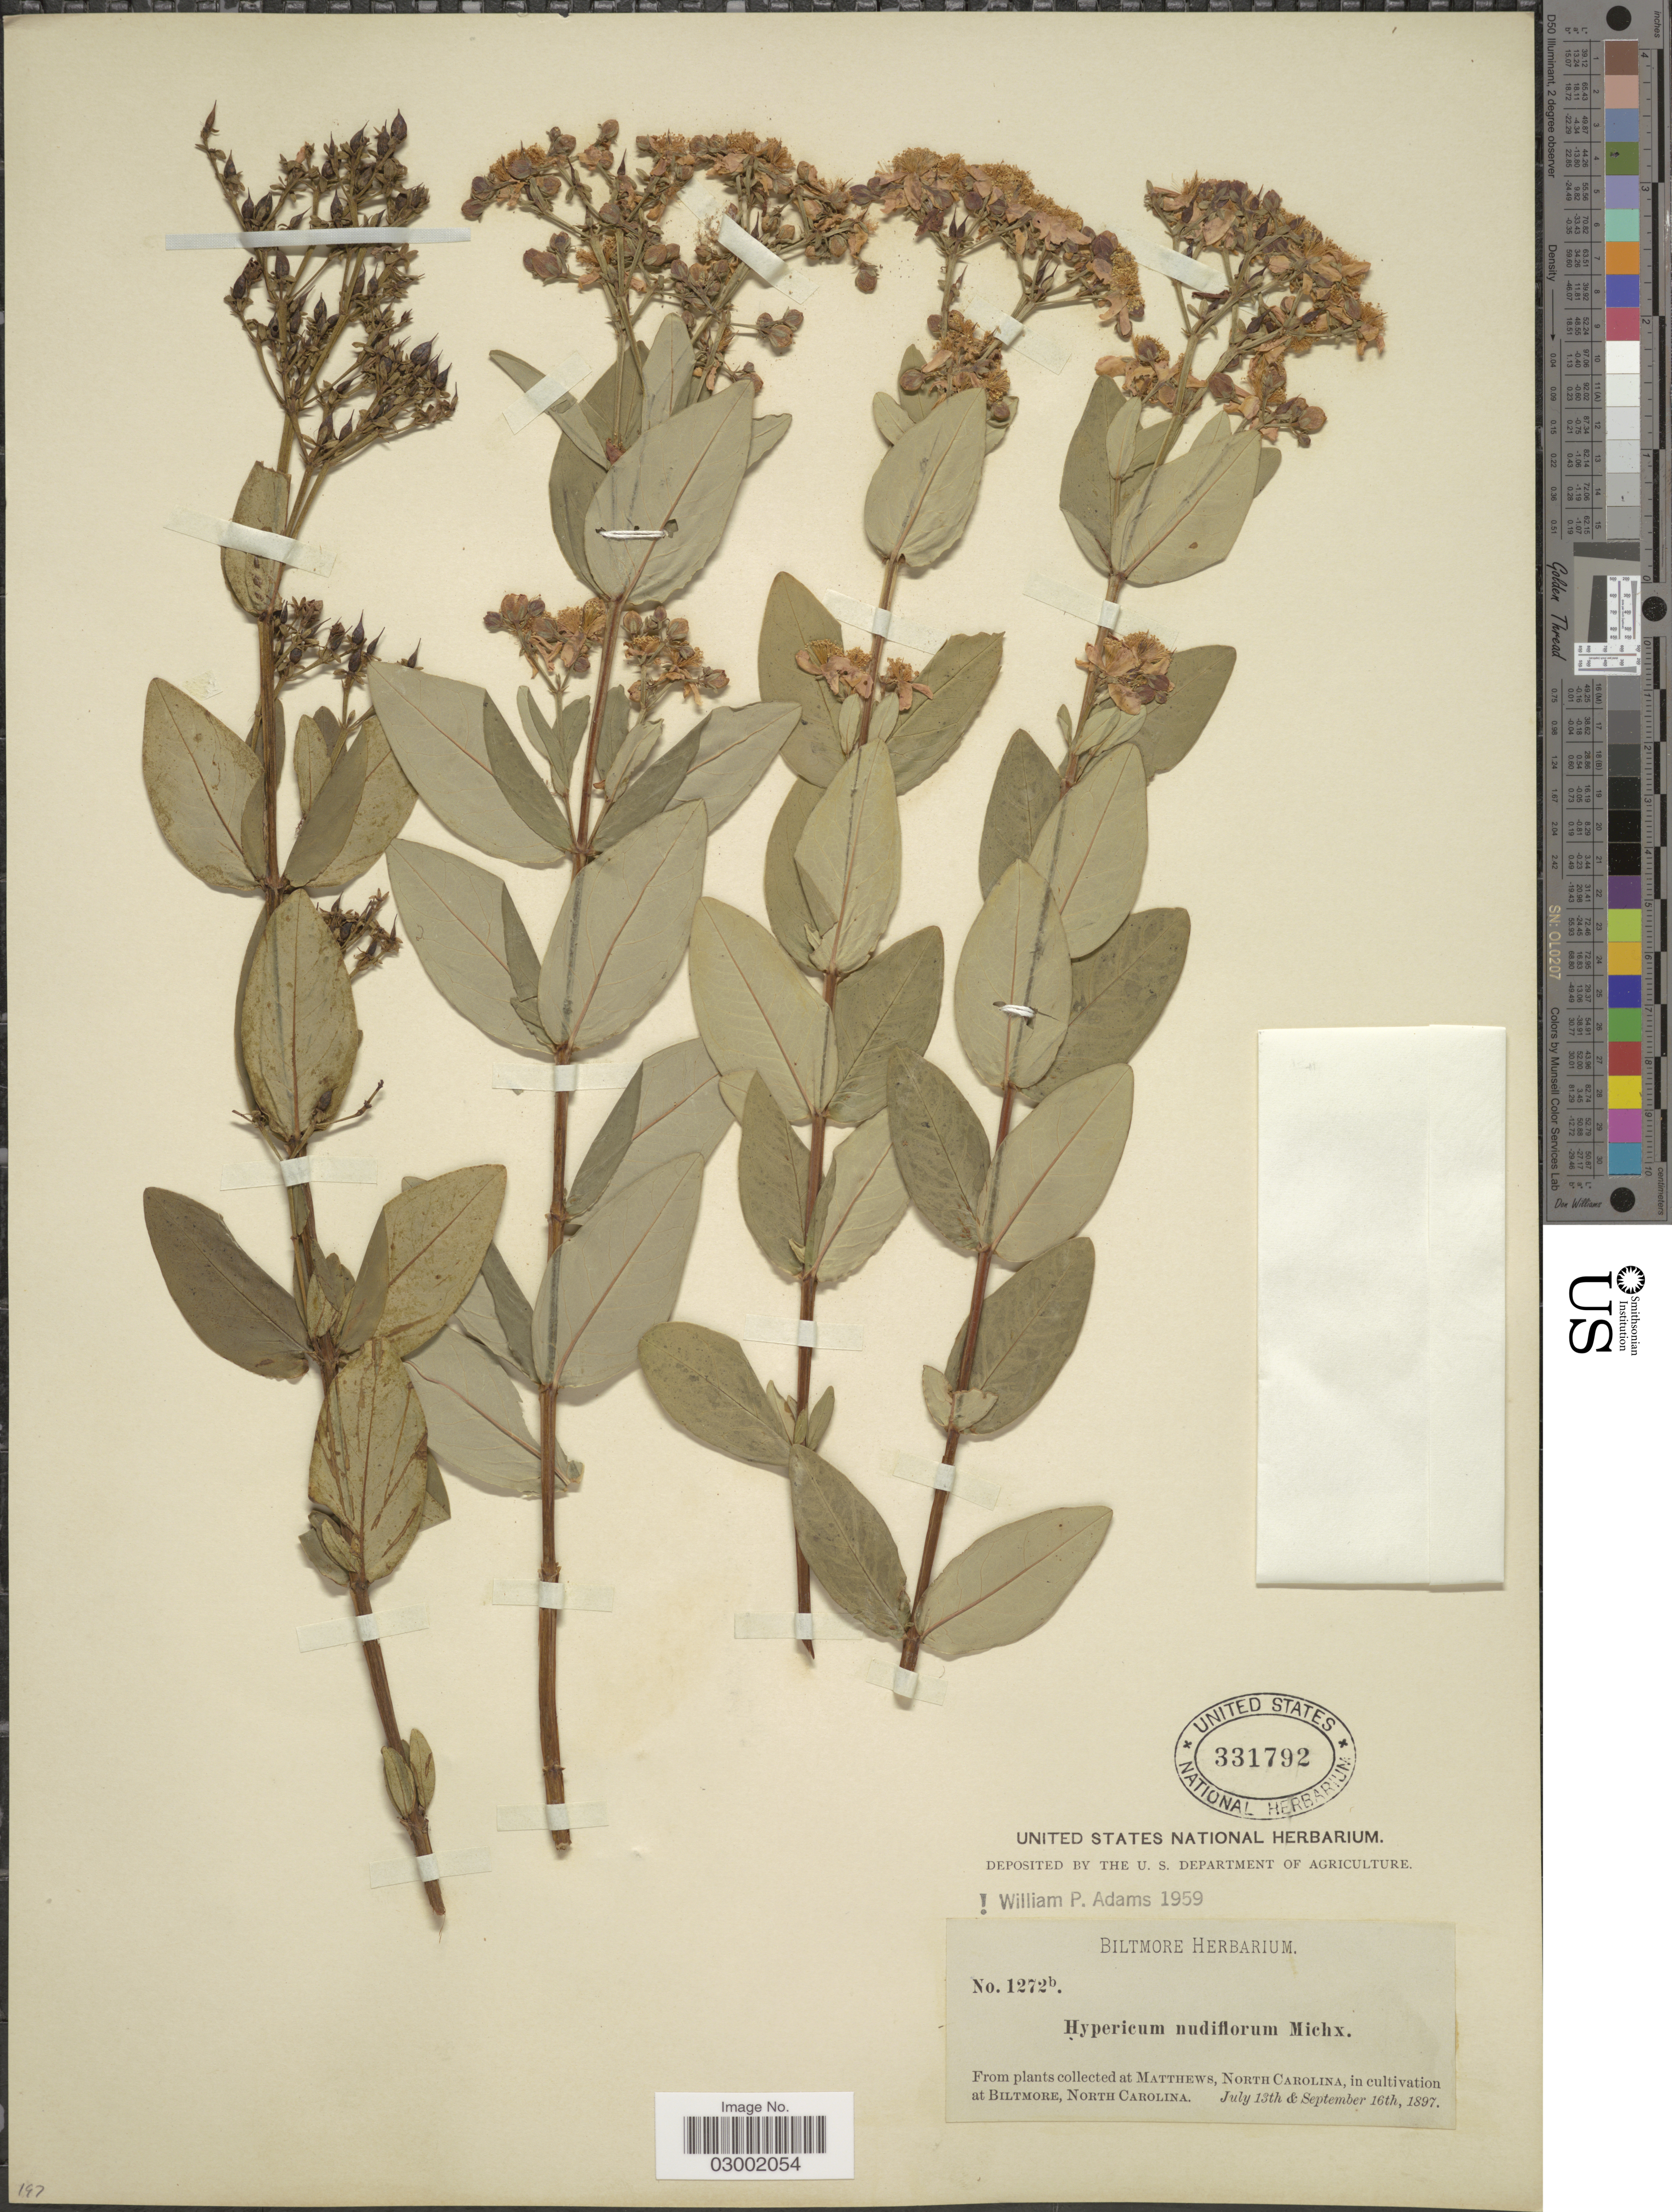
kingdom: Plantae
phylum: Tracheophyta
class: Magnoliopsida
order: Malpighiales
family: Hypericaceae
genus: Hypericum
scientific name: Hypericum nudiflorum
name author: Michx. ex Willd.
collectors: ex herb. Biltmore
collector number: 1272b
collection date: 1897-07-13/1897-09-16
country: United States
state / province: North Carolina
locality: From plants collected at Matthews, North Carolina, in cultivation at Biltmore, North Carolina.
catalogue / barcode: US 331792